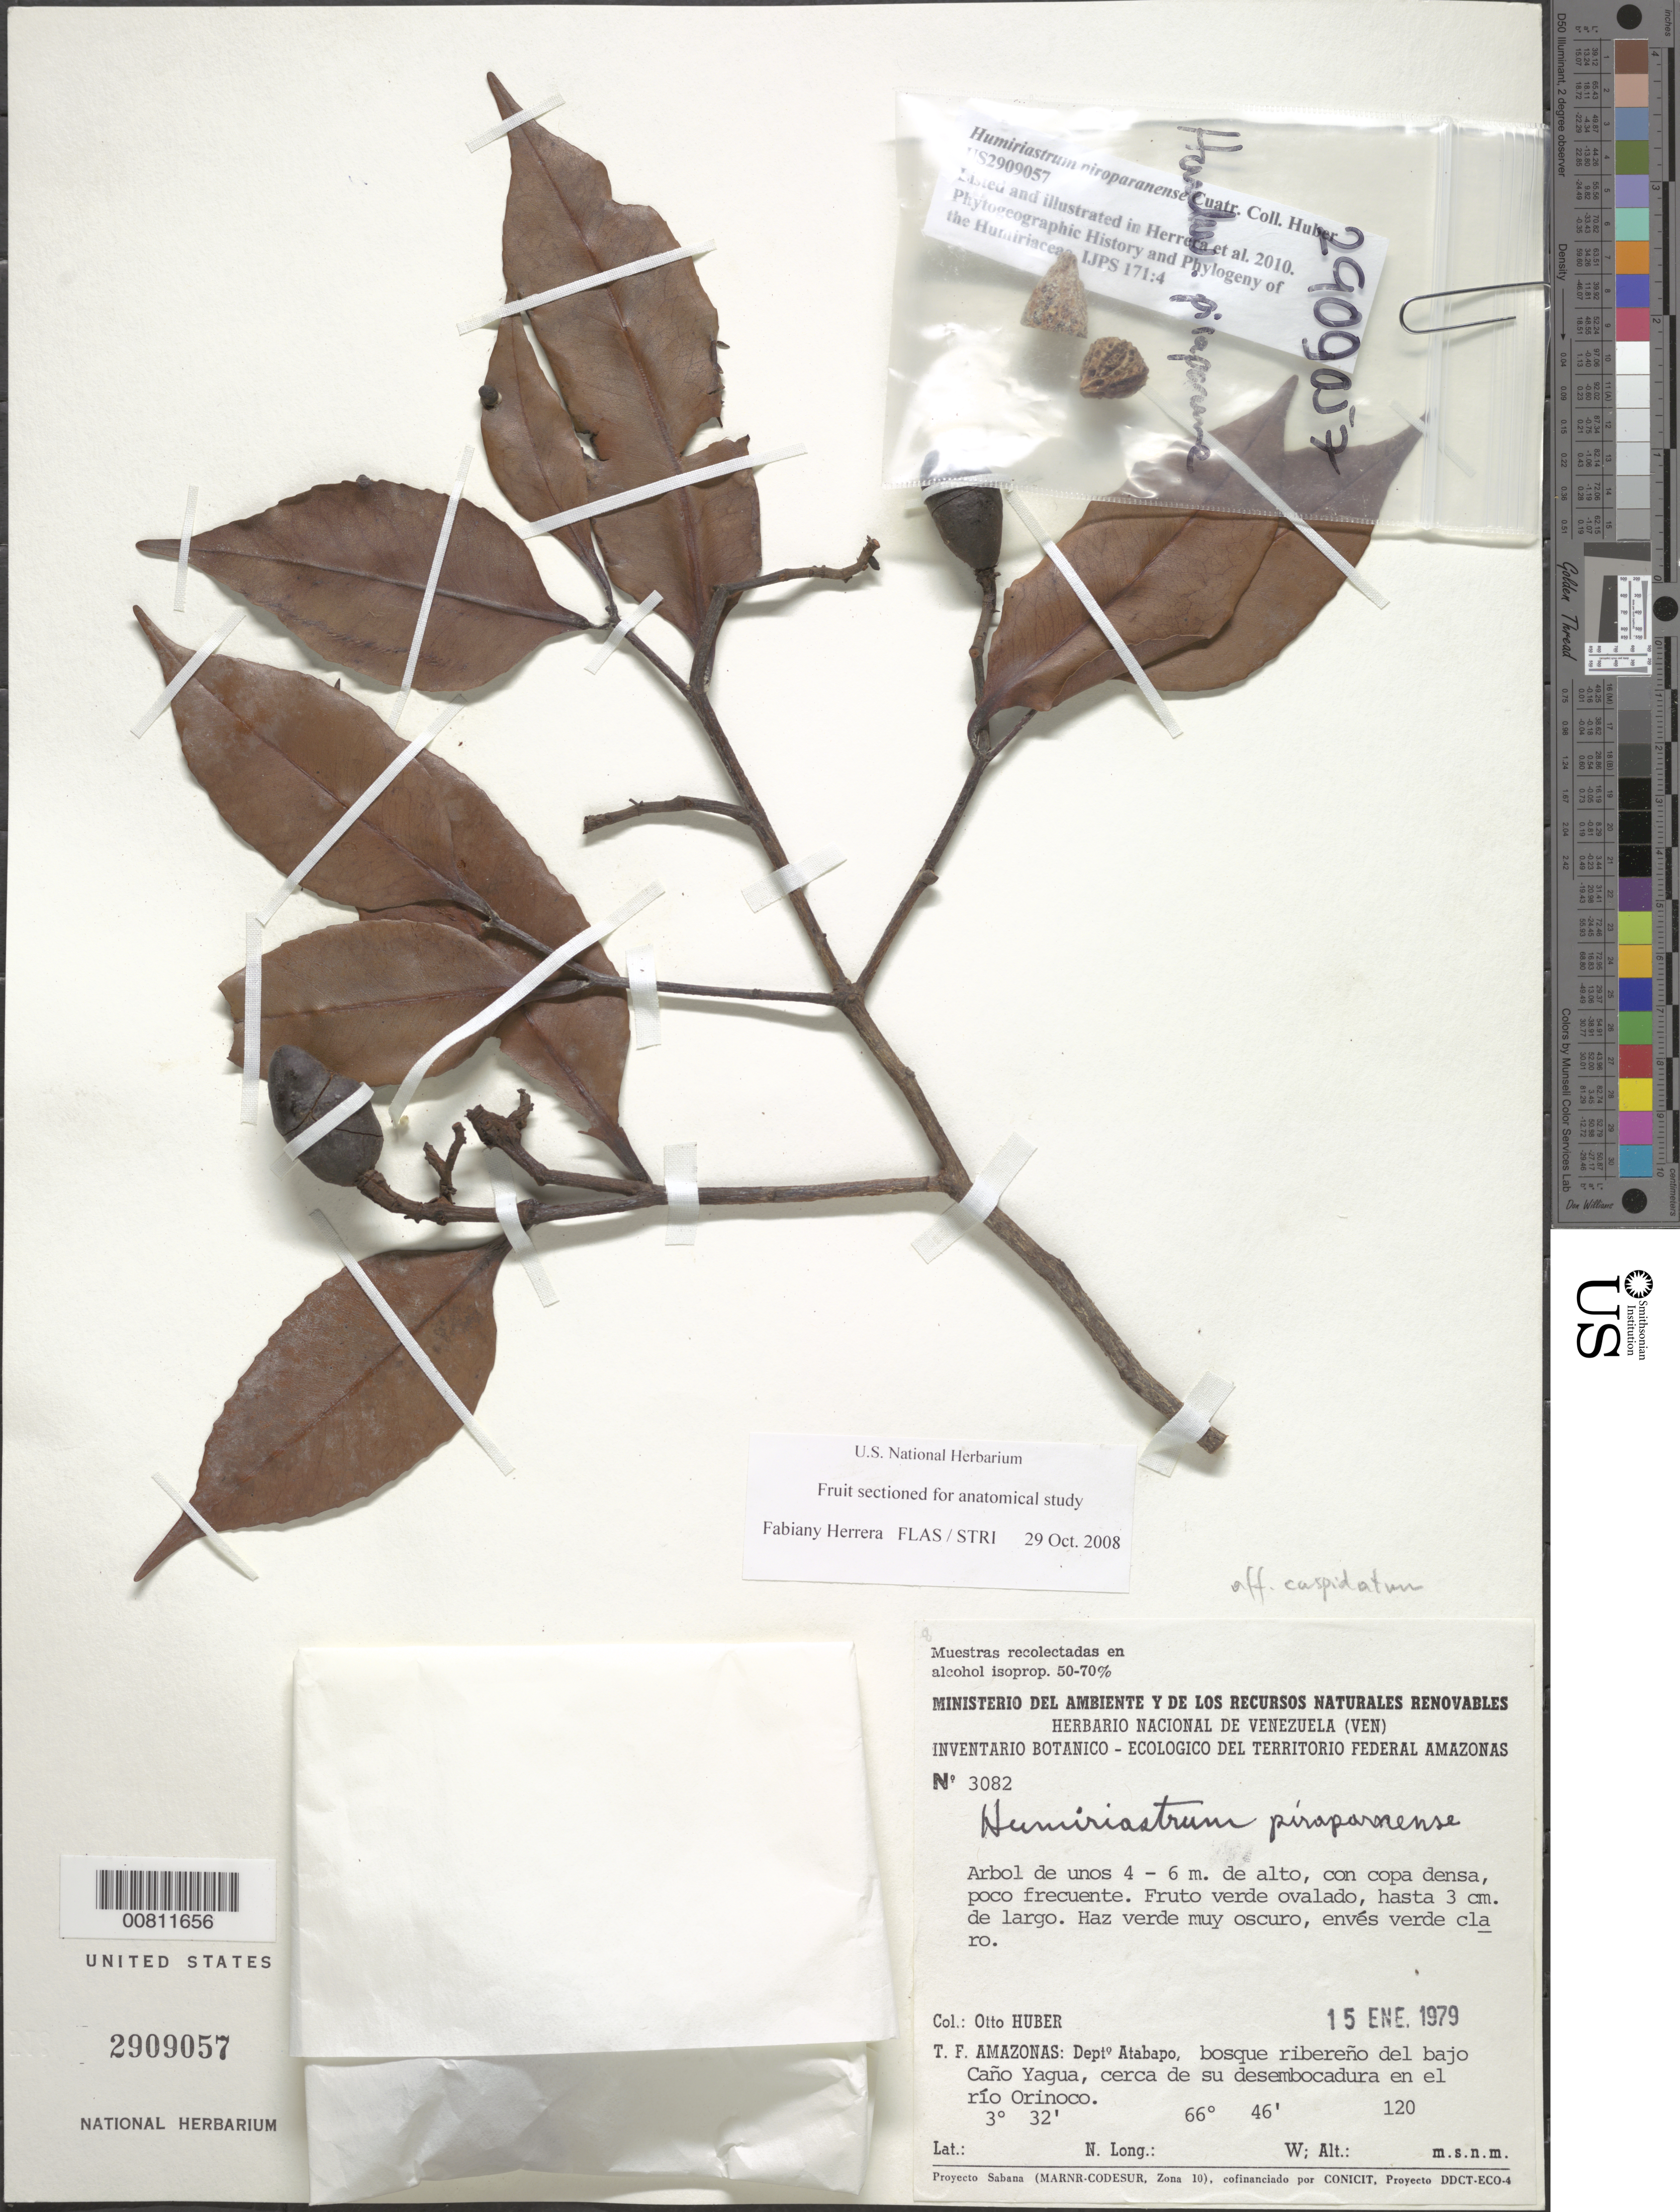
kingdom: Plantae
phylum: Tracheophyta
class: Magnoliopsida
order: Malpighiales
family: Humiriaceae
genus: Humiriastrum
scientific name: Humiriastrum piraparanense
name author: Cuatrec.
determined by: Cuatrecasas, J.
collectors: O. Huber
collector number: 3082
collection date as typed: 15-Jan-79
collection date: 1979-01-15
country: Venezuela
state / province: Amazonas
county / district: Atabapo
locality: Bajo Caño Yagua, cerca de su desembocadura en el Río Orinoco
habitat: Bosque ribereño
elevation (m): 120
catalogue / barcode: US 2909057